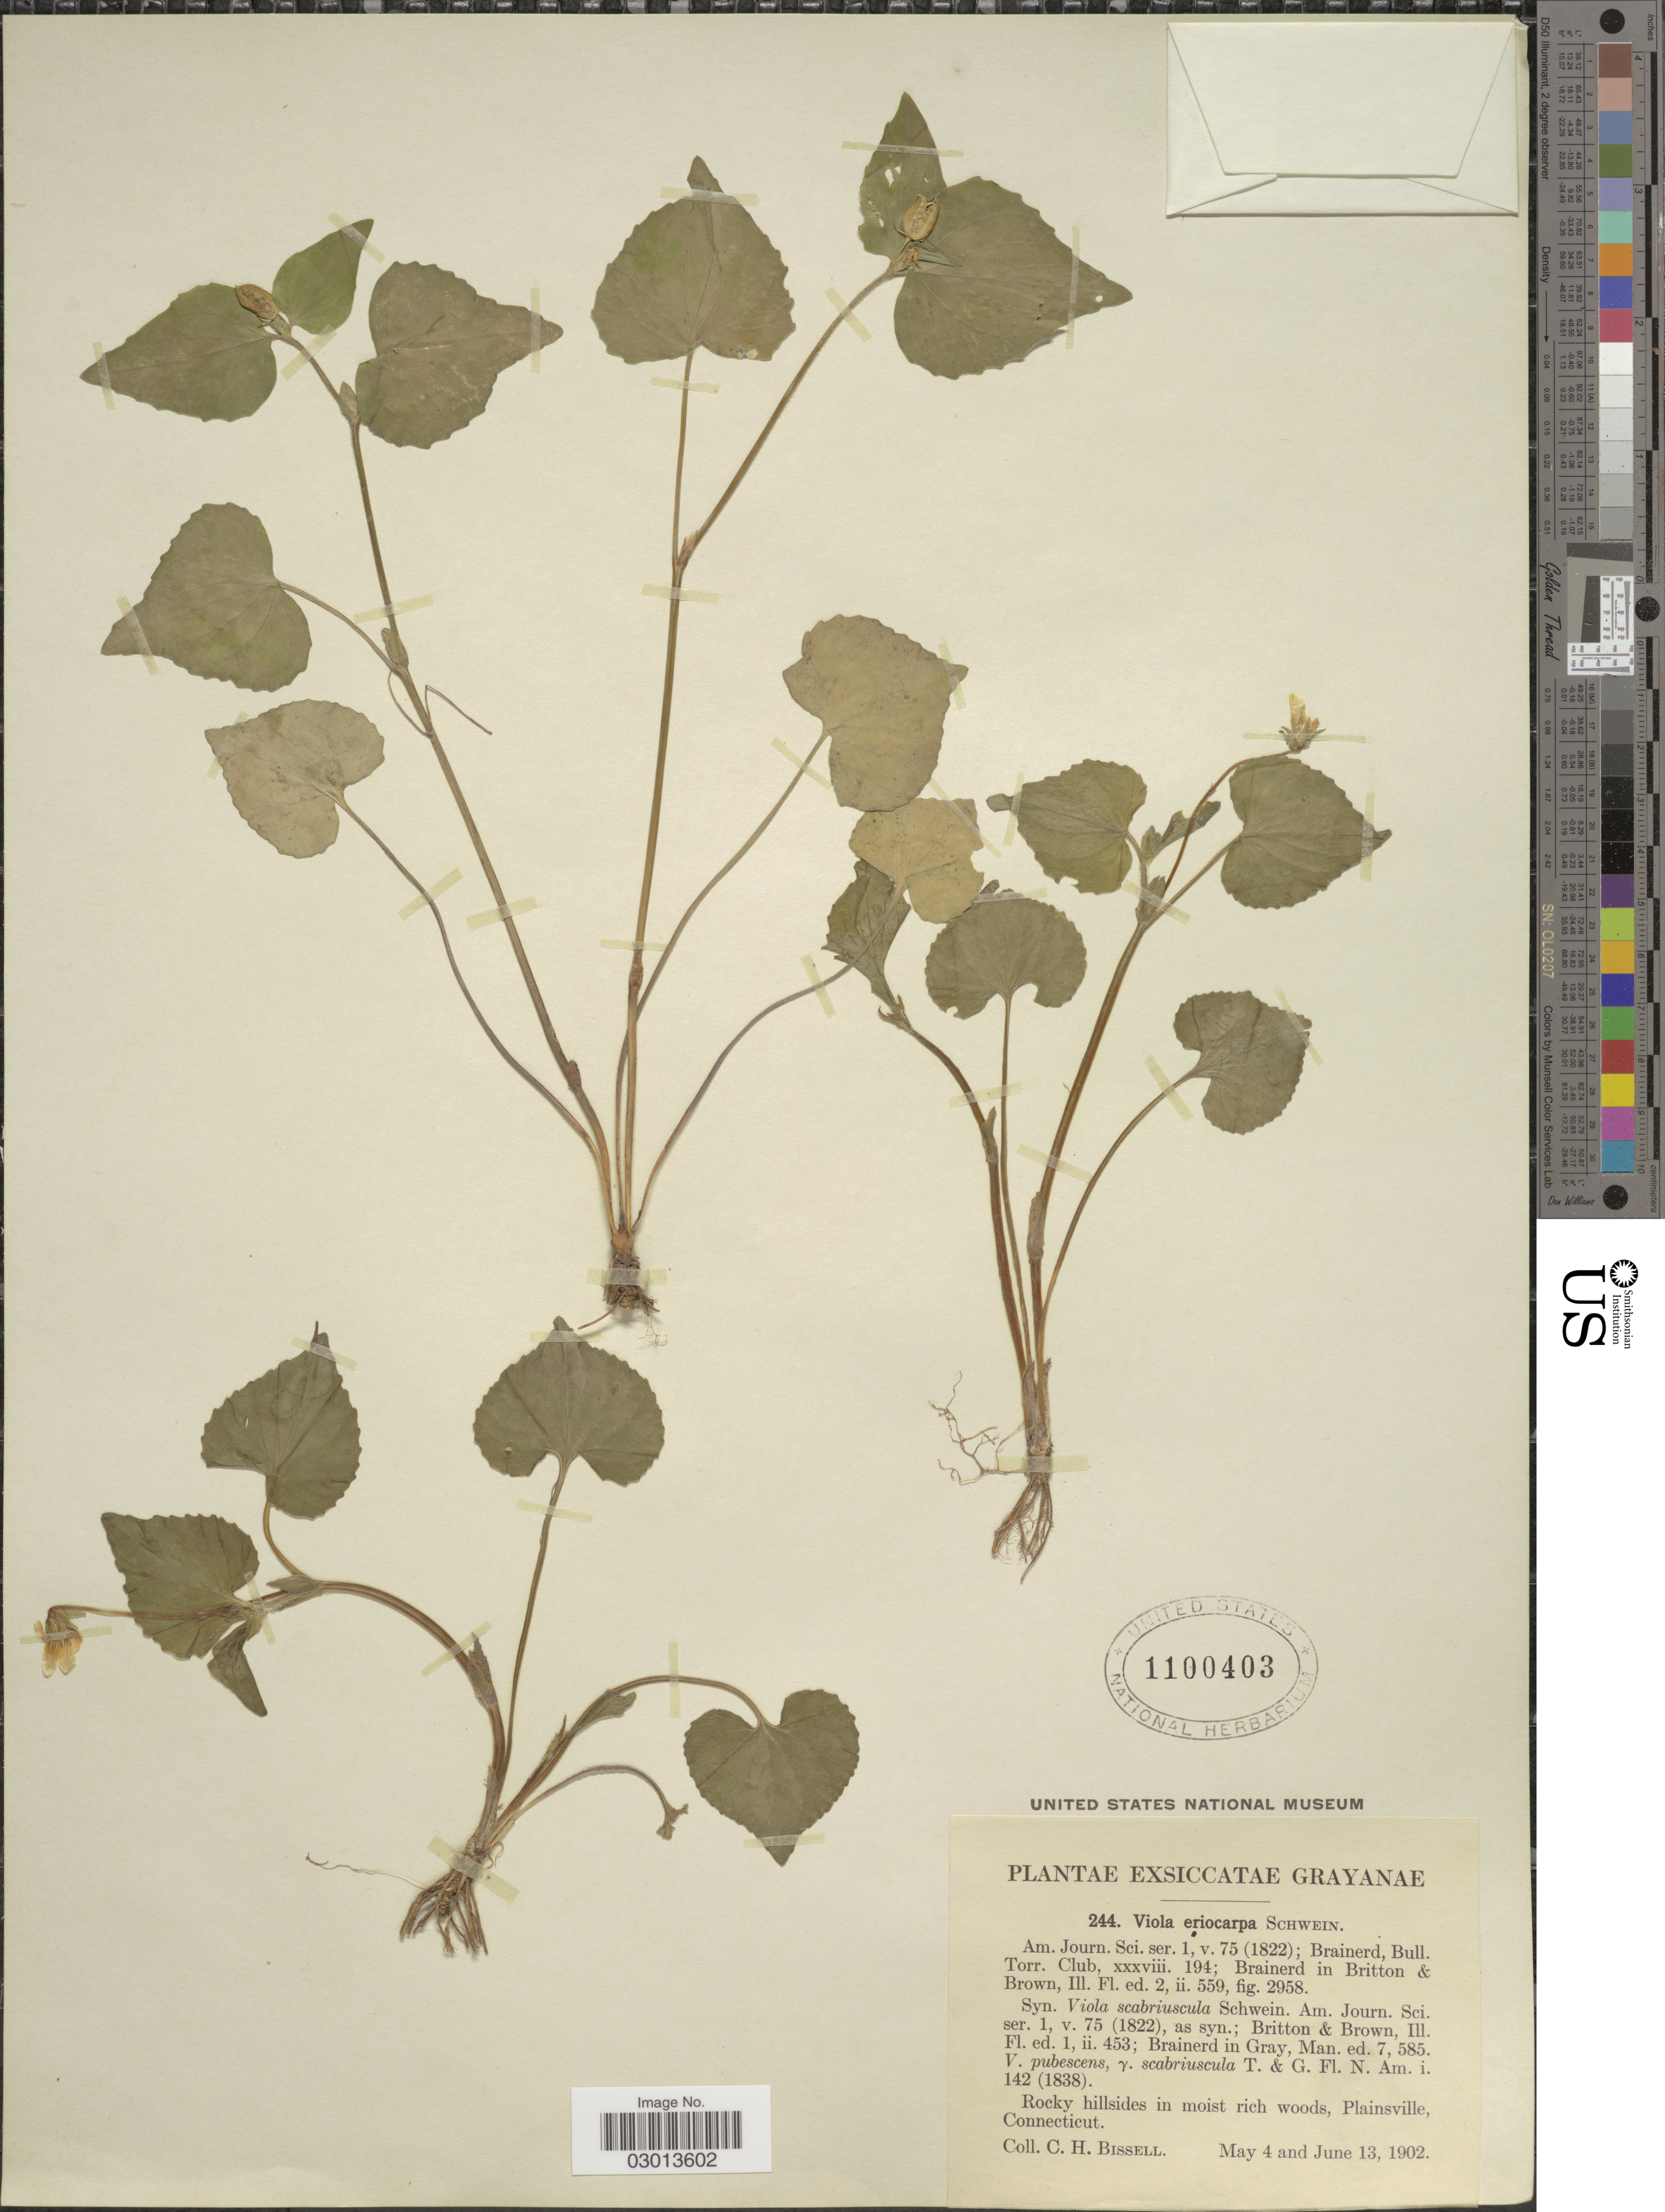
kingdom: Plantae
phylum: Tracheophyta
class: Magnoliopsida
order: Malpighiales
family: Violaceae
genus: Viola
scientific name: Viola pensylvanica var. leiocarpa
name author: (Fernald & Wiegand) Fernald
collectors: C. Bissell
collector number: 244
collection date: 1902-05-04/1902-06-13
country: United States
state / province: Connecticut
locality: Grayanae. Plainsville.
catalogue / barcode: US 1100403